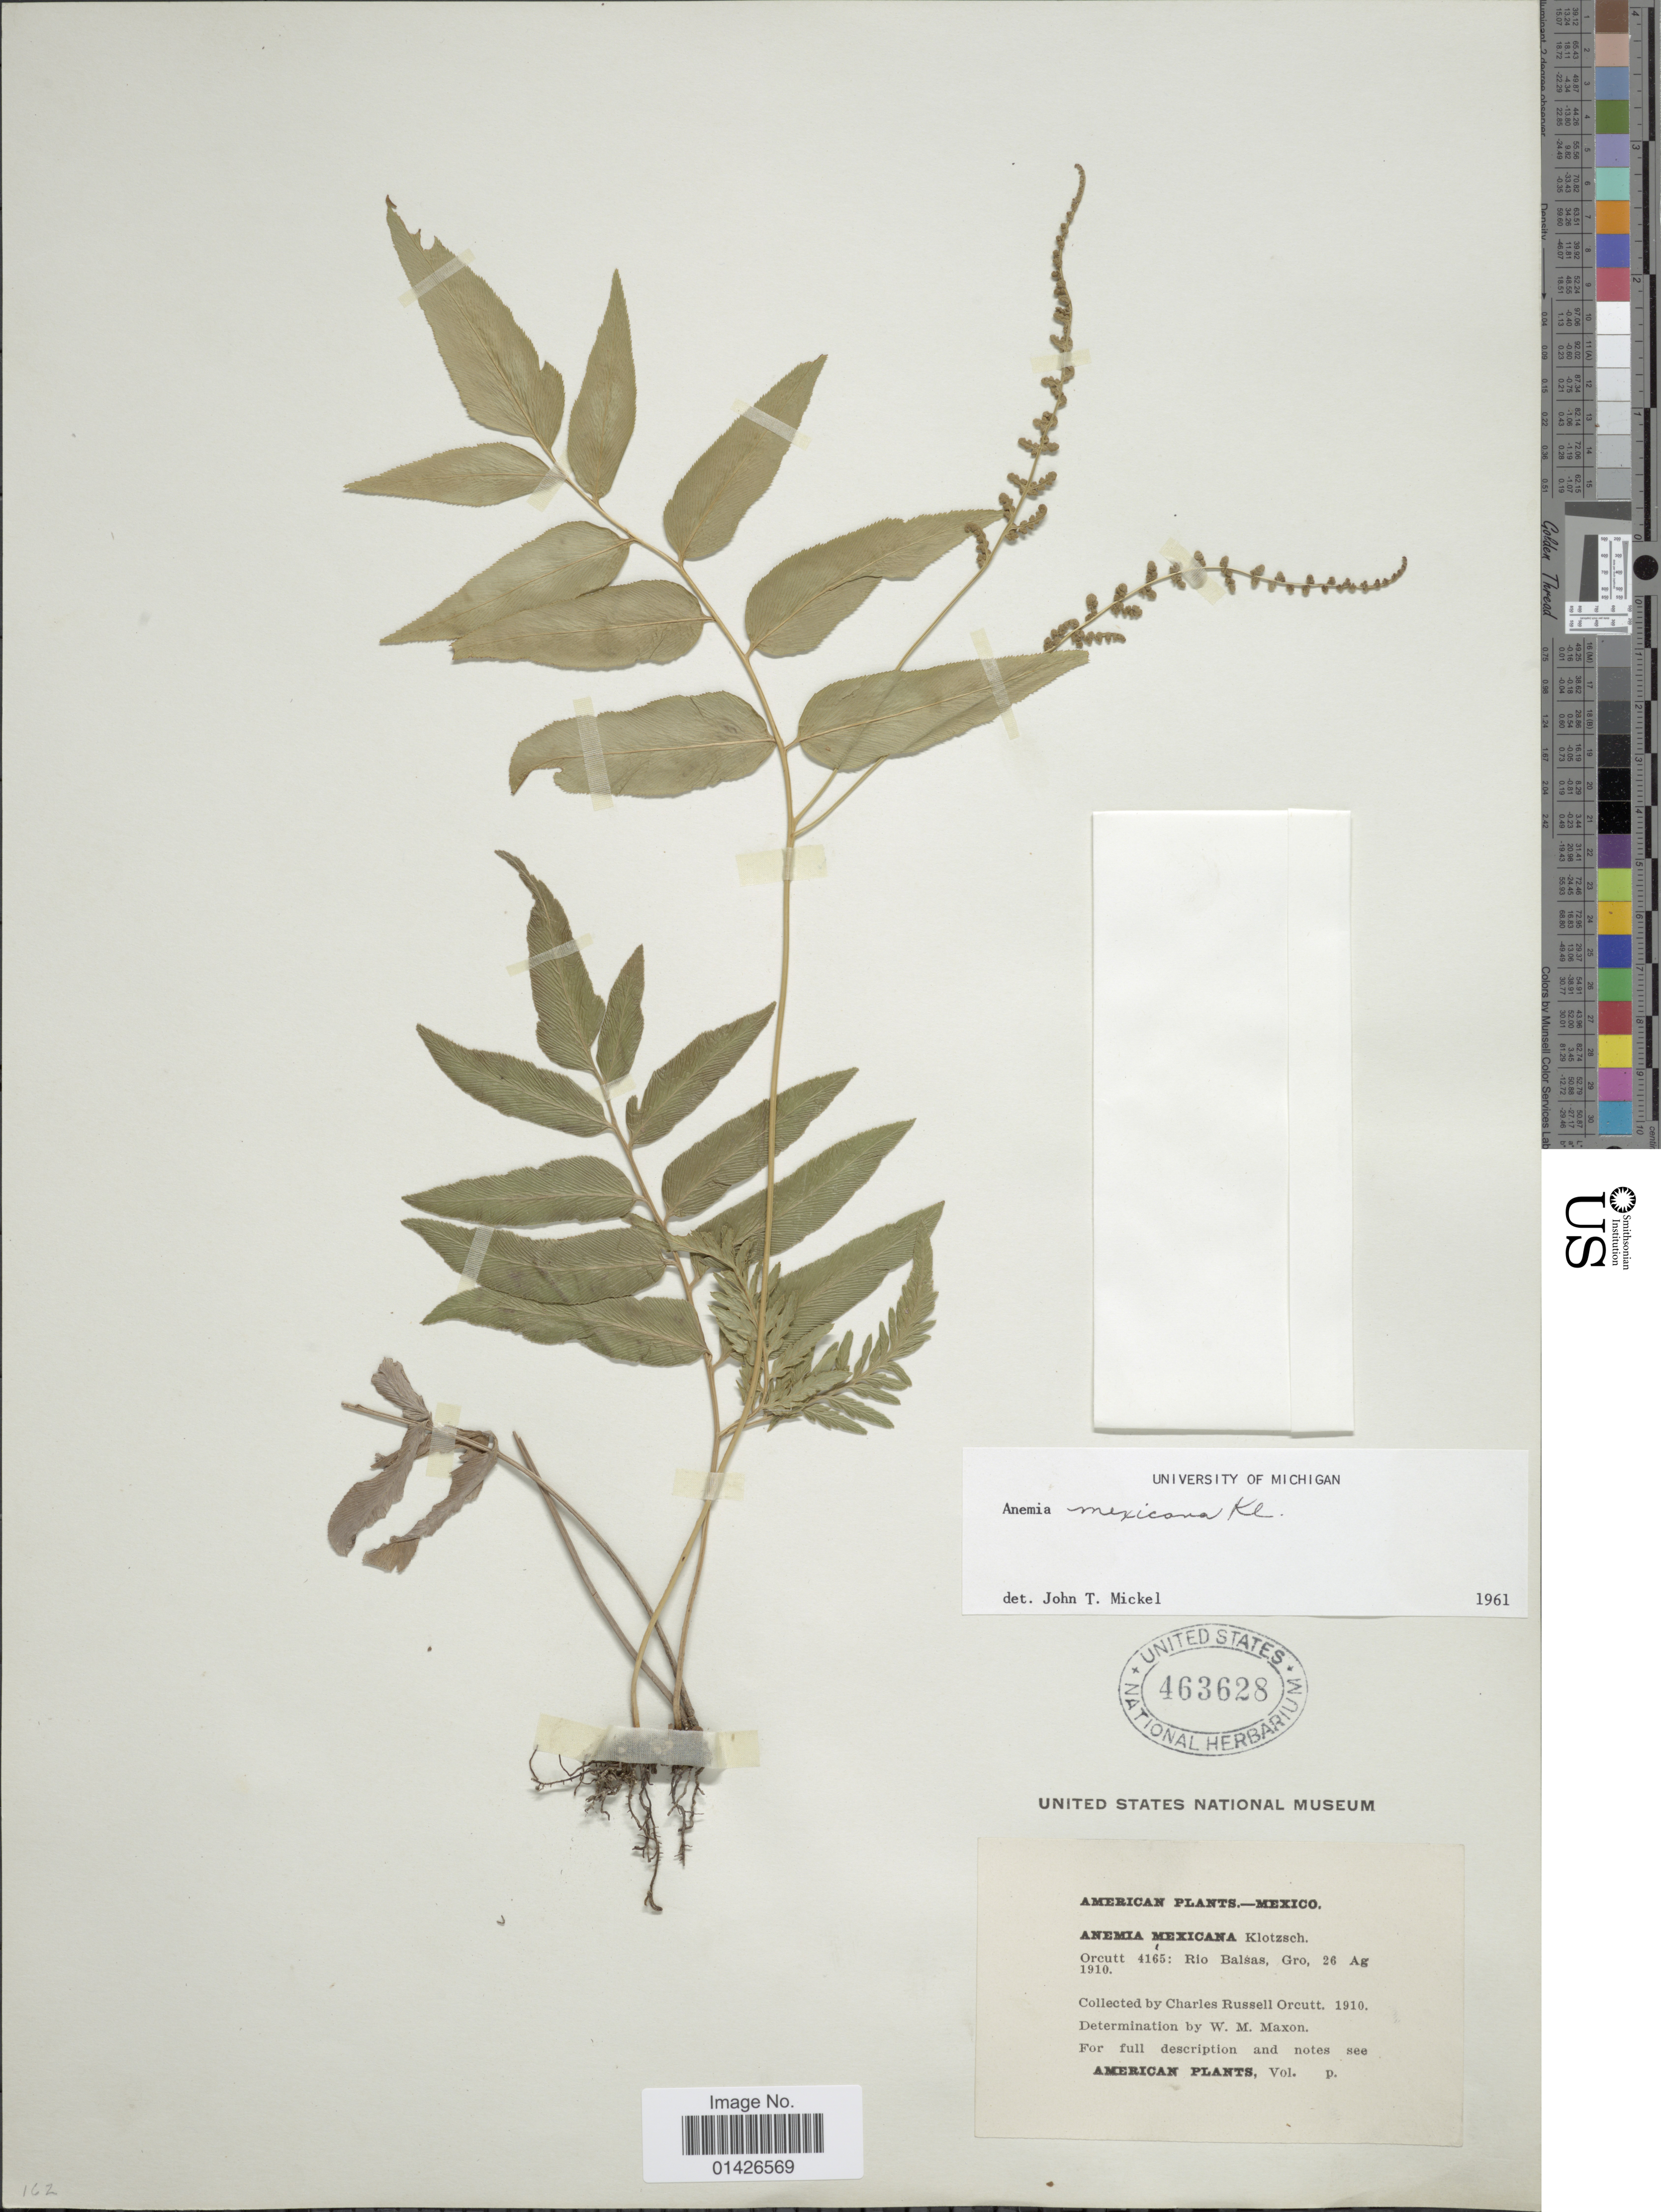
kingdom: Plantae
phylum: Tracheophyta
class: Polypodiopsida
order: Schizaeales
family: Anemiaceae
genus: Anemia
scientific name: Anemia mexicana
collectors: C. R. Orcutt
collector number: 4165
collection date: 1910-08-26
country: Mexico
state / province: Guerrero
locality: Rio Balsás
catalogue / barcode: US 463628